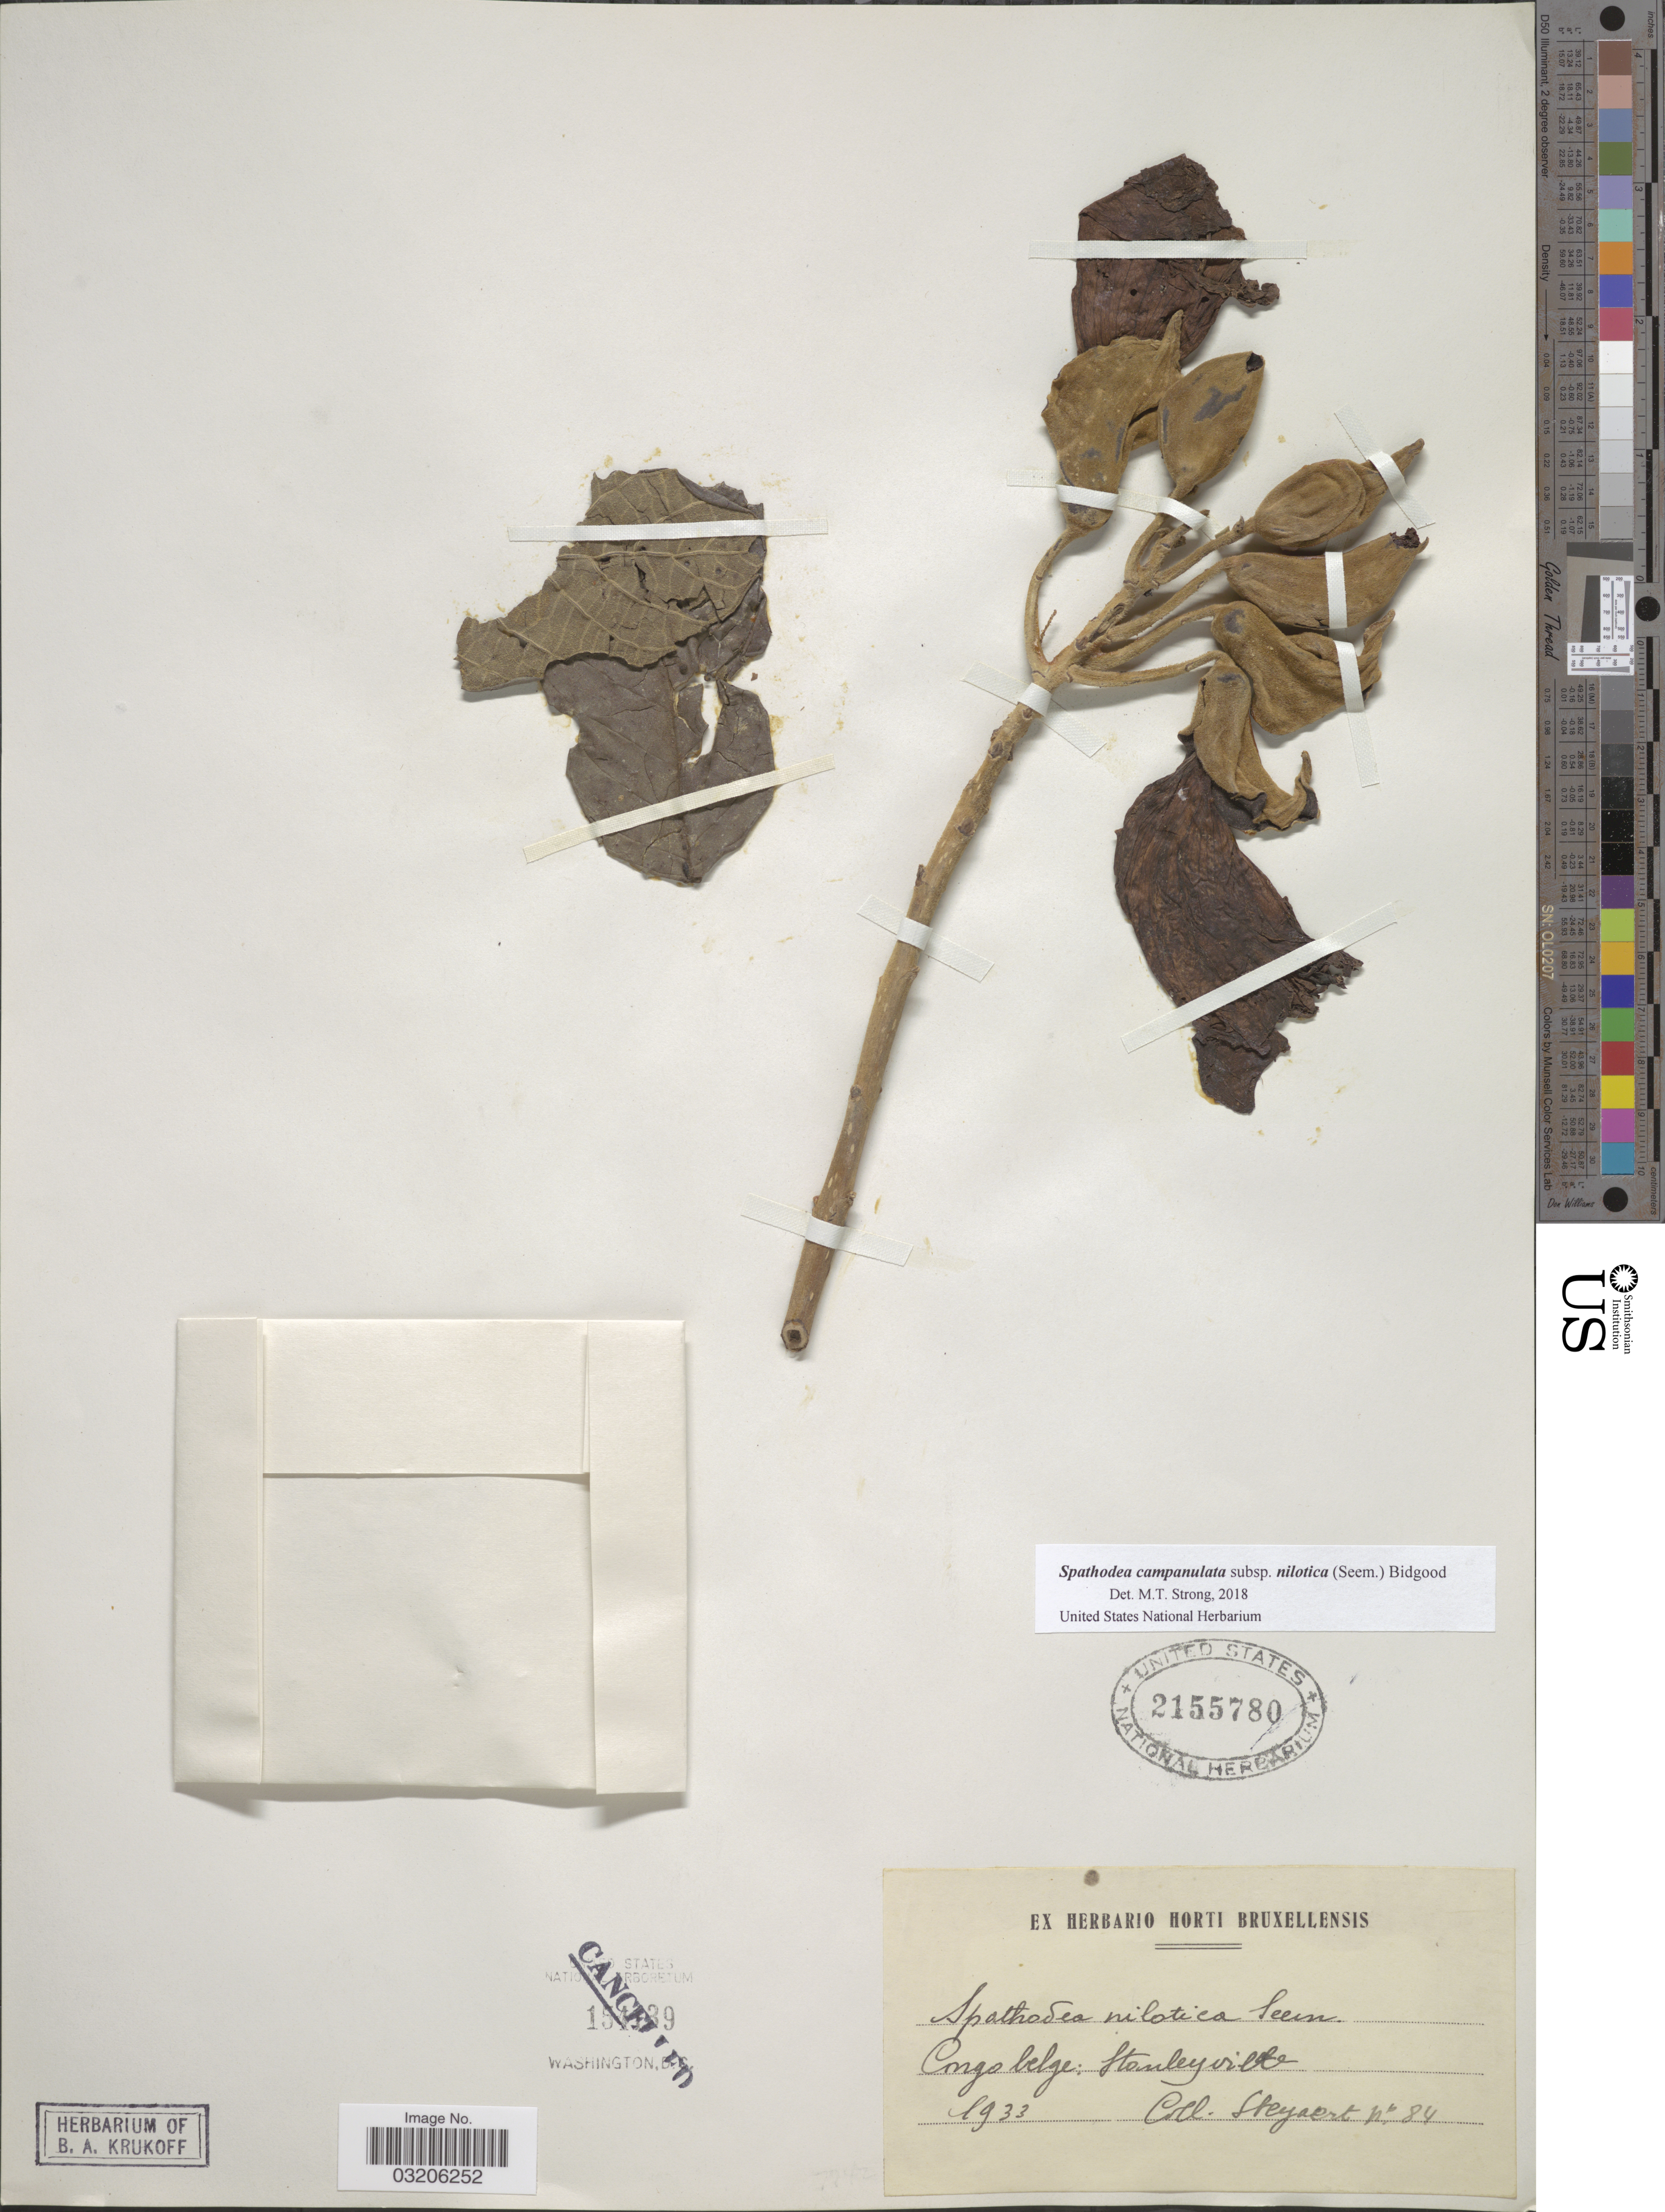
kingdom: Plantae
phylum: Tracheophyta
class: Magnoliopsida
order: Lamiales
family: Bignoniaceae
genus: Spathodea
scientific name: Spathodea campanulata subsp. nilotica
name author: (Seem.) Bidgood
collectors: -. Steyaert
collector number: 84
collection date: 1933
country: Congo, Democratic Republic of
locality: Congo Belge: Stanleyville.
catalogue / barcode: US 2155780